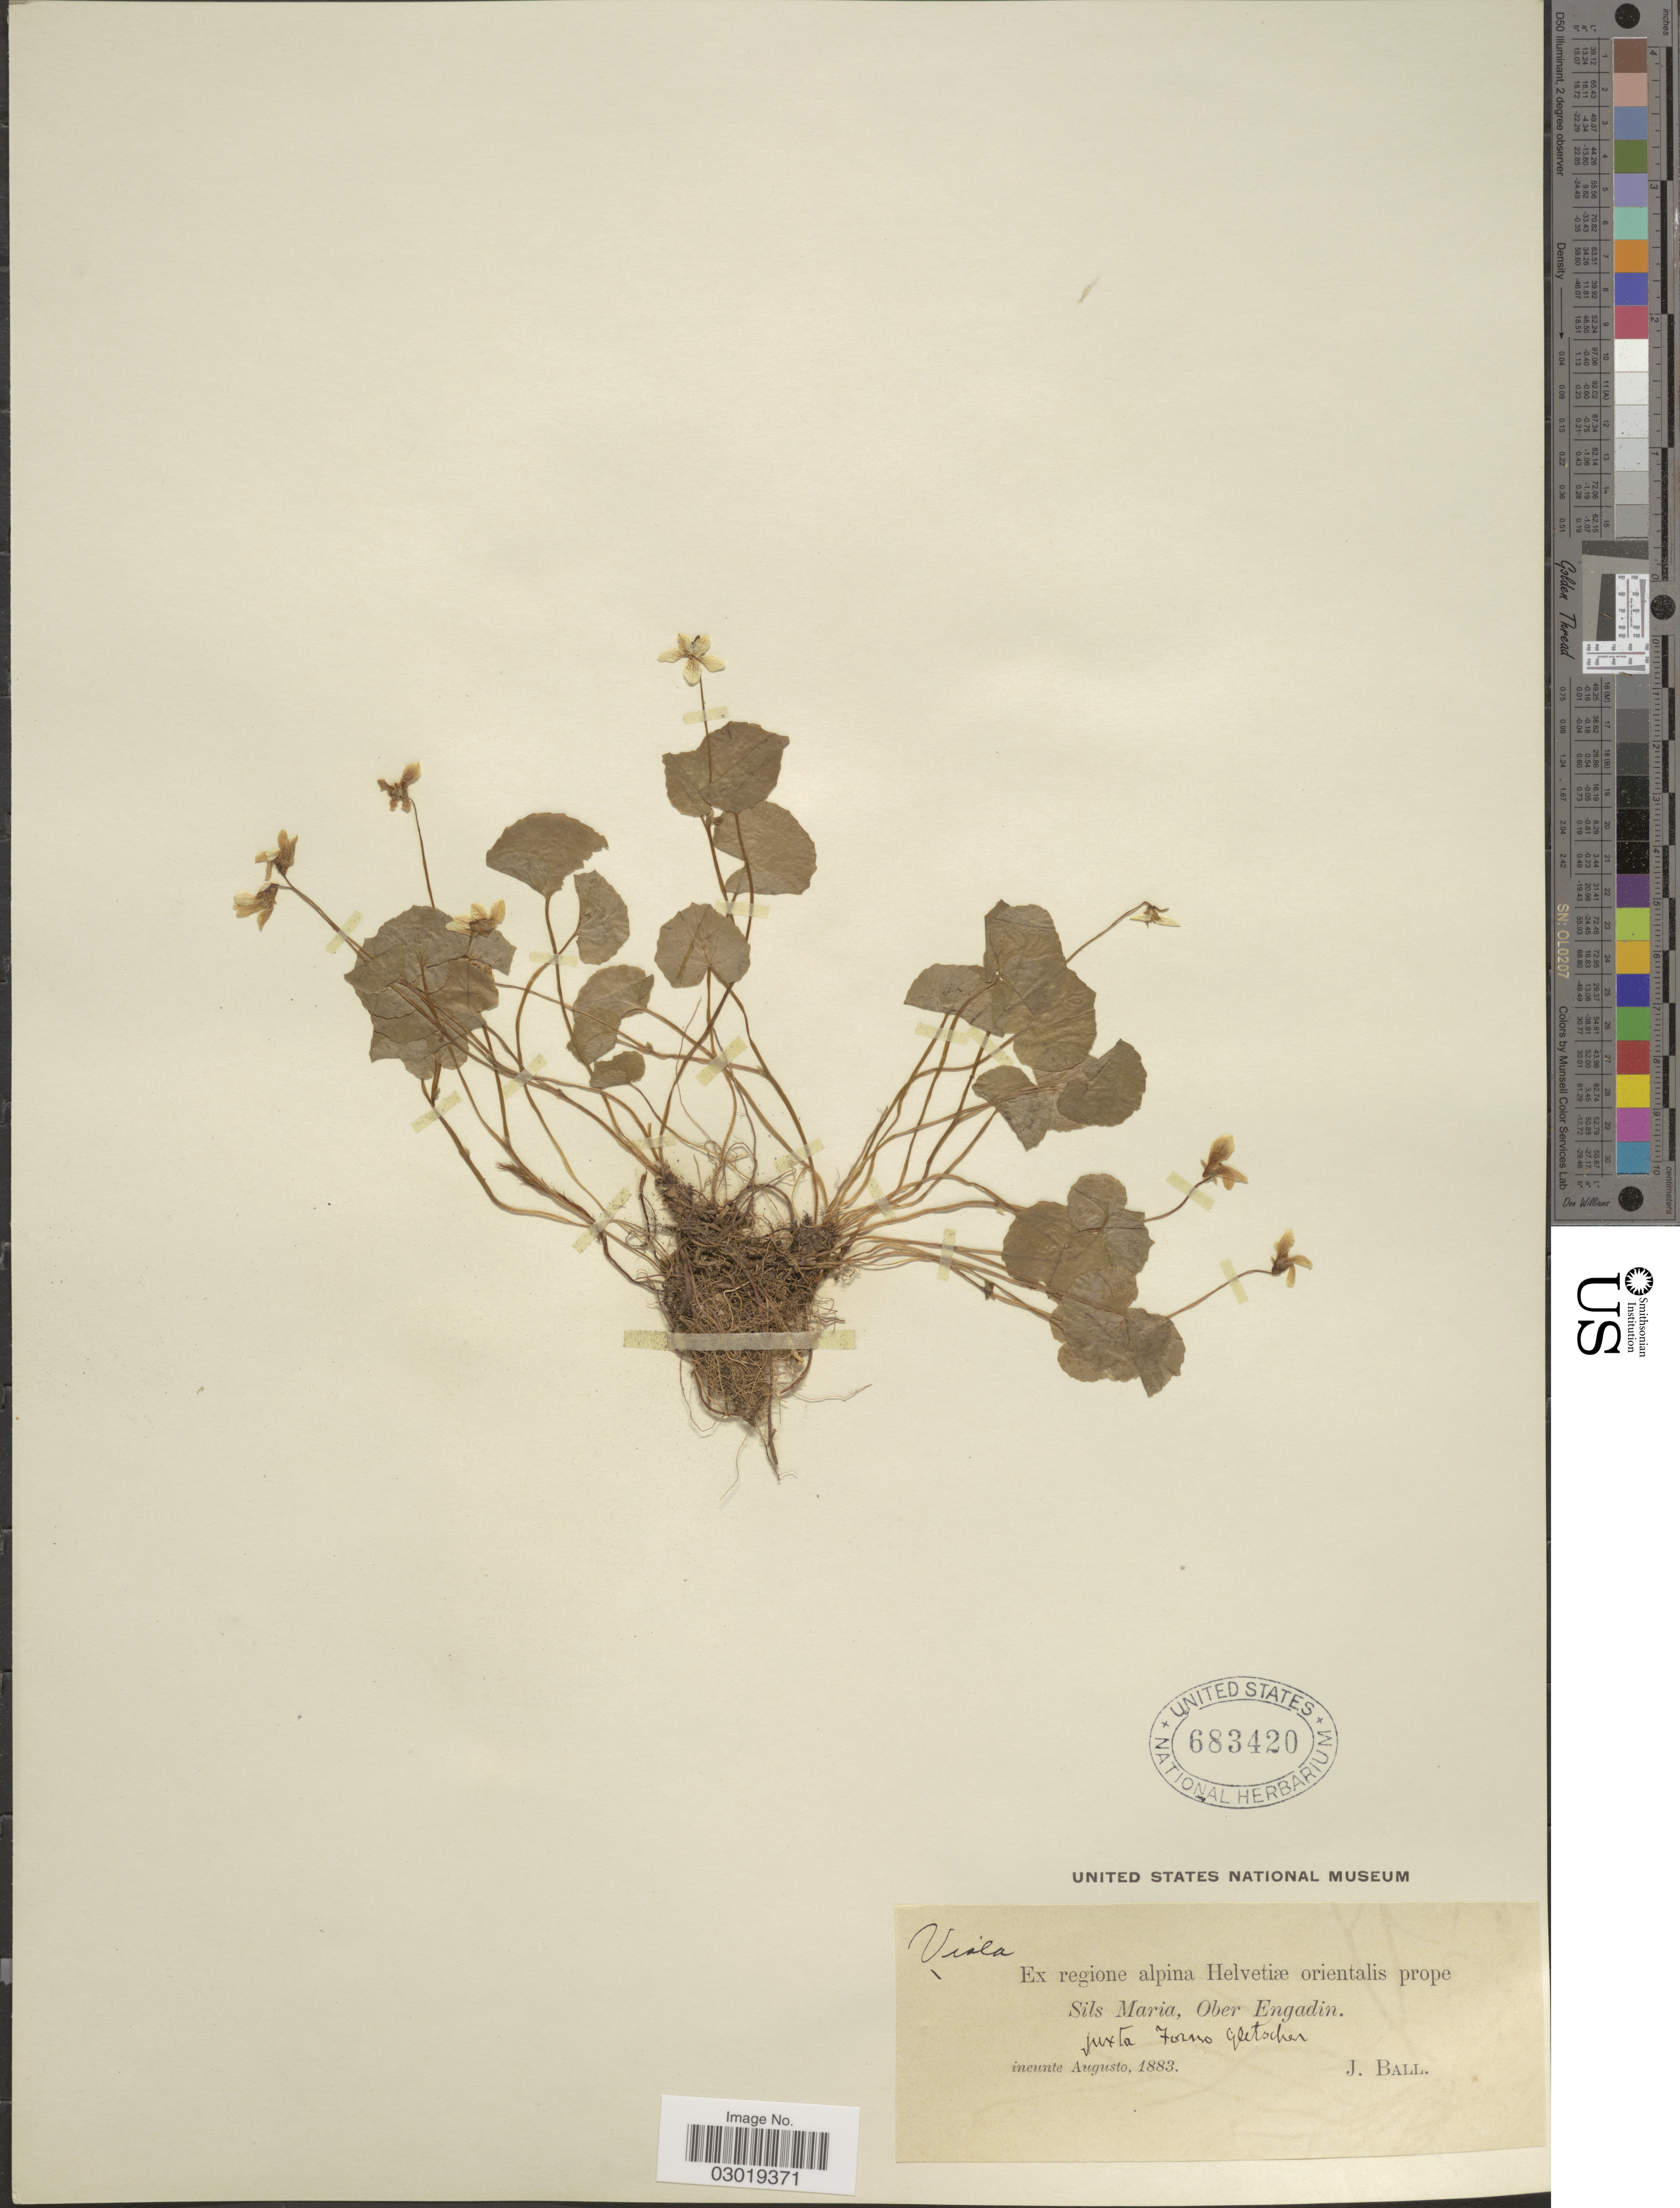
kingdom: Plantae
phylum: Tracheophyta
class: Magnoliopsida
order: Malpighiales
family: Violaceae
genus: Viola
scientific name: Viola sp.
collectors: J. Ball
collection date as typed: ineunte Augusto, 1883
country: Switzerland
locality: Ex Regione alpina Helvetiæ orientalis prope Sils Maria, Ober Engadin, juxta Forno Gletscher.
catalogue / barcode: US 683420